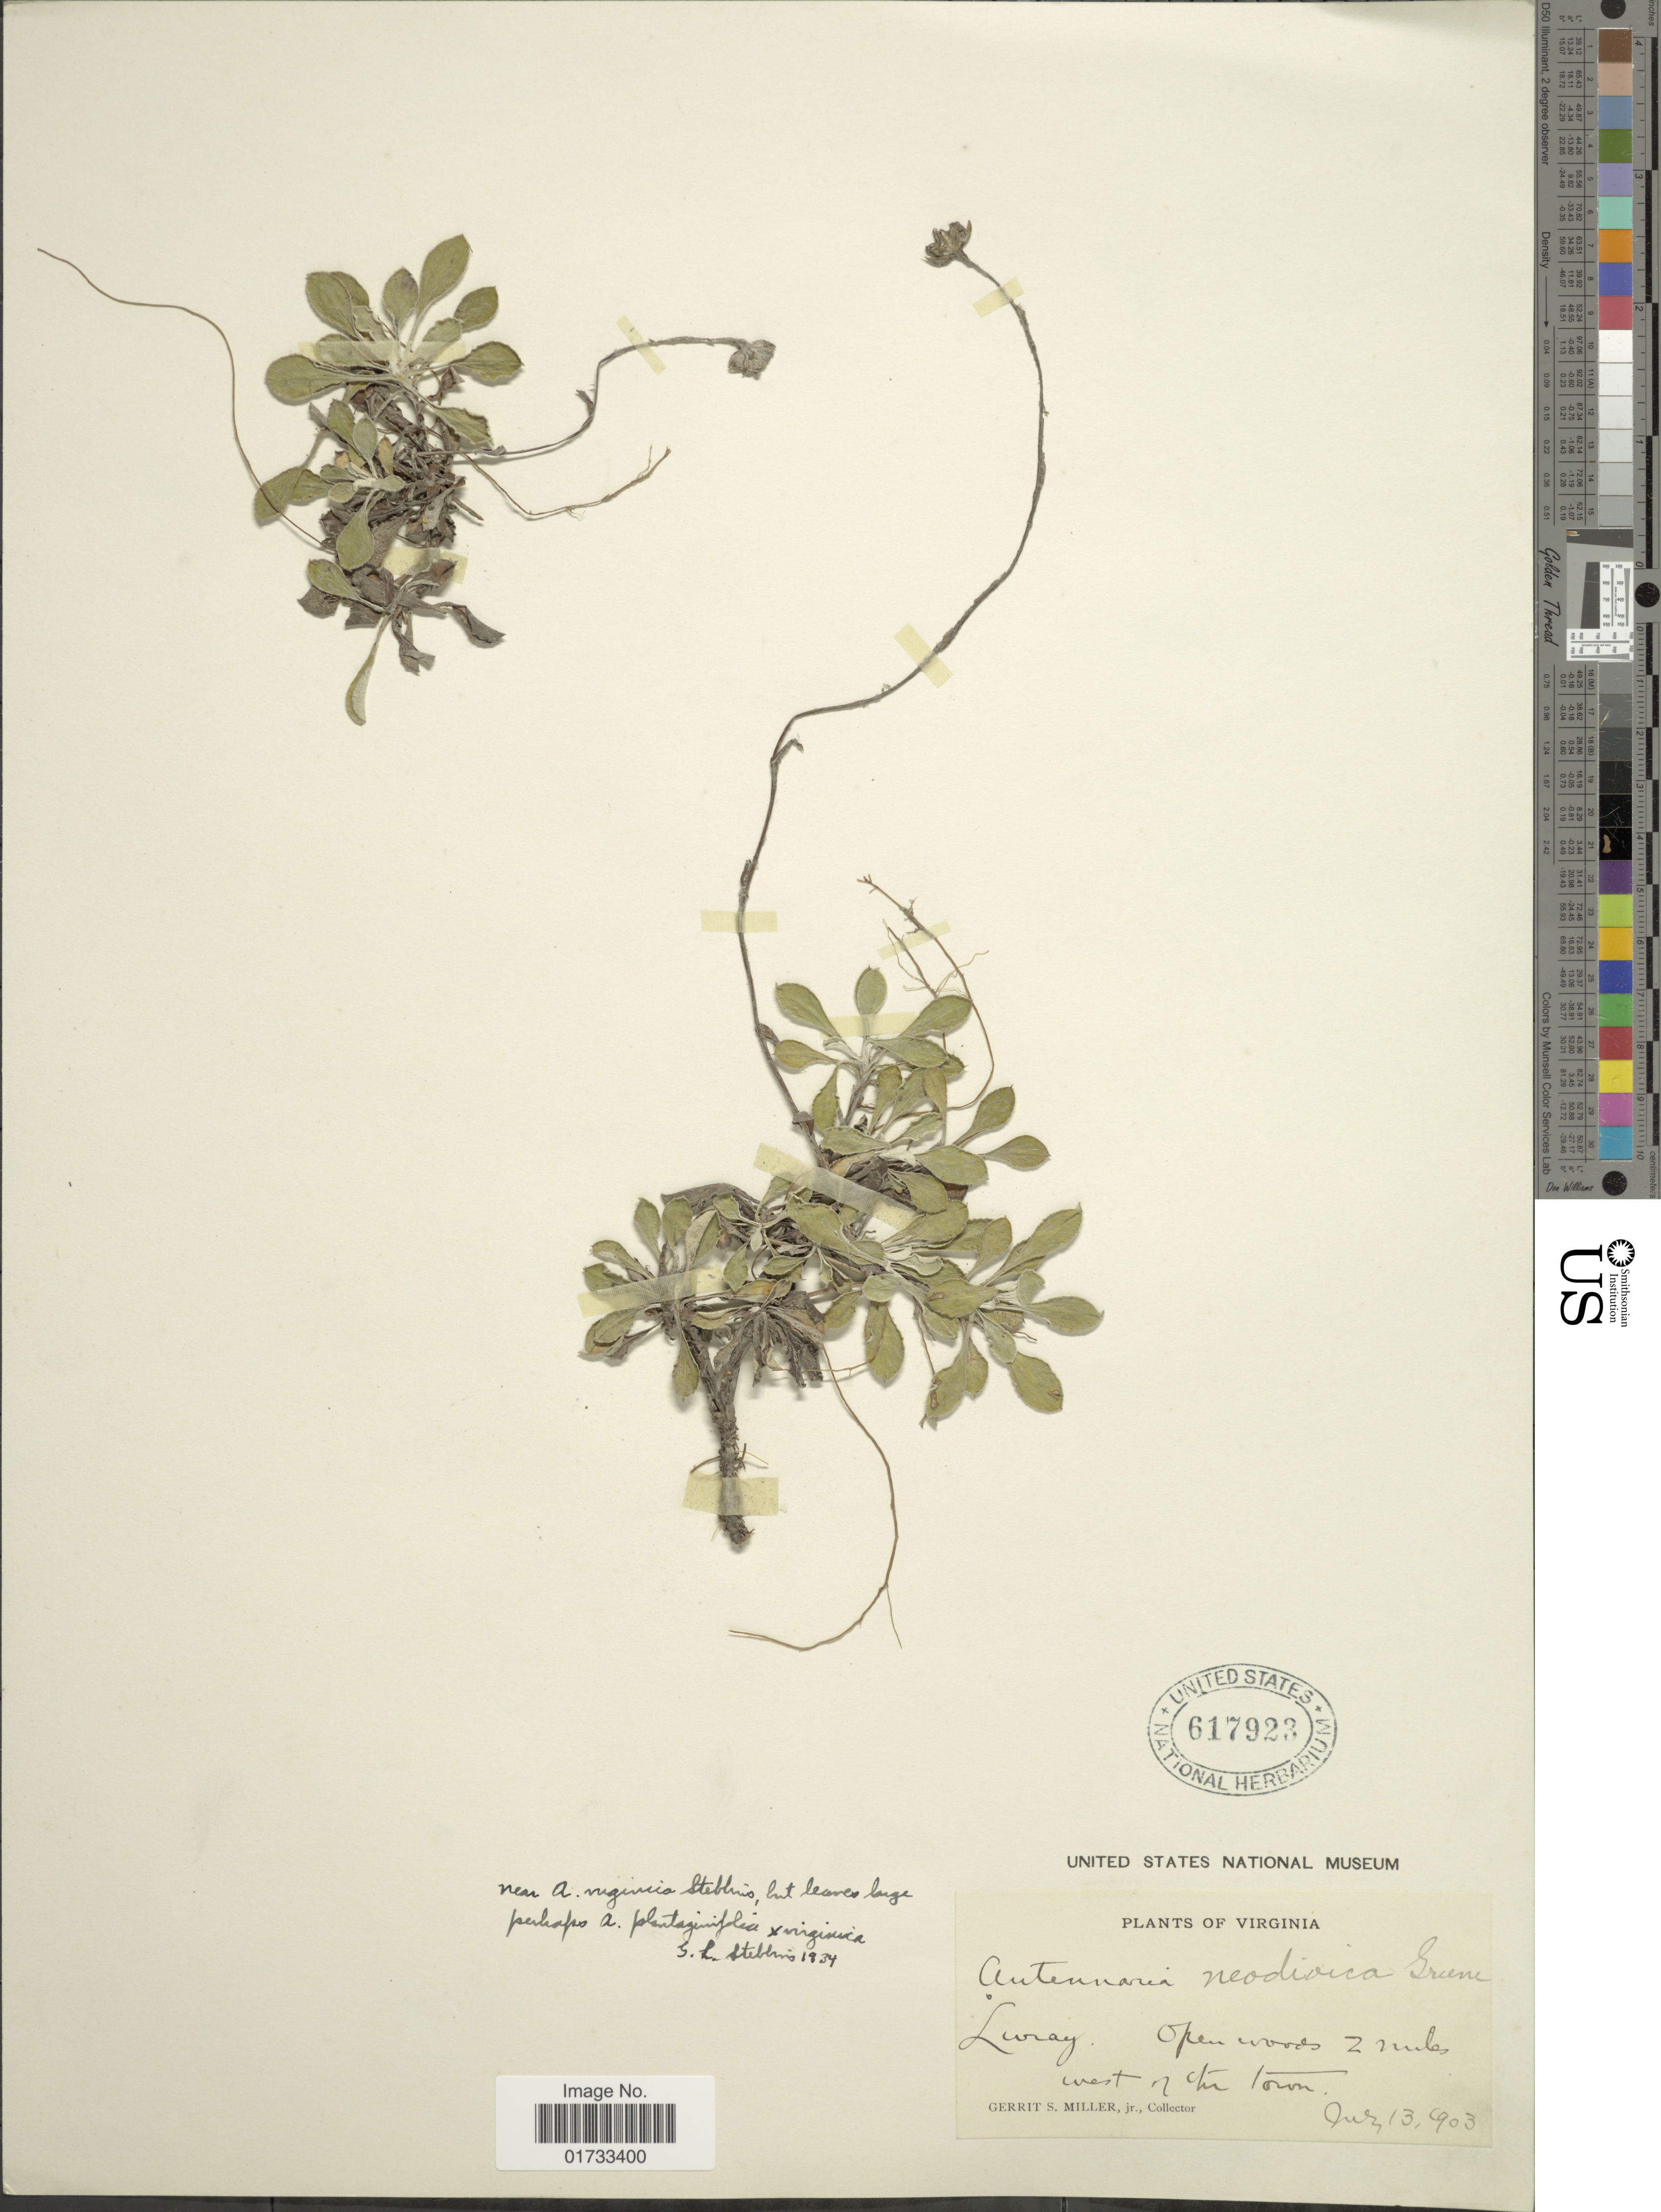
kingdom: Plantae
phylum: Tracheophyta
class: Magnoliopsida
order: Asterales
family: Asteraceae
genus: Antennaria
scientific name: Antennaria virginica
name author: Stebbins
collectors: G. S. Miller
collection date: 1903-07-13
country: United States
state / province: Virginia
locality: Luray, open woods 2 miles west of the town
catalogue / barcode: US 617923